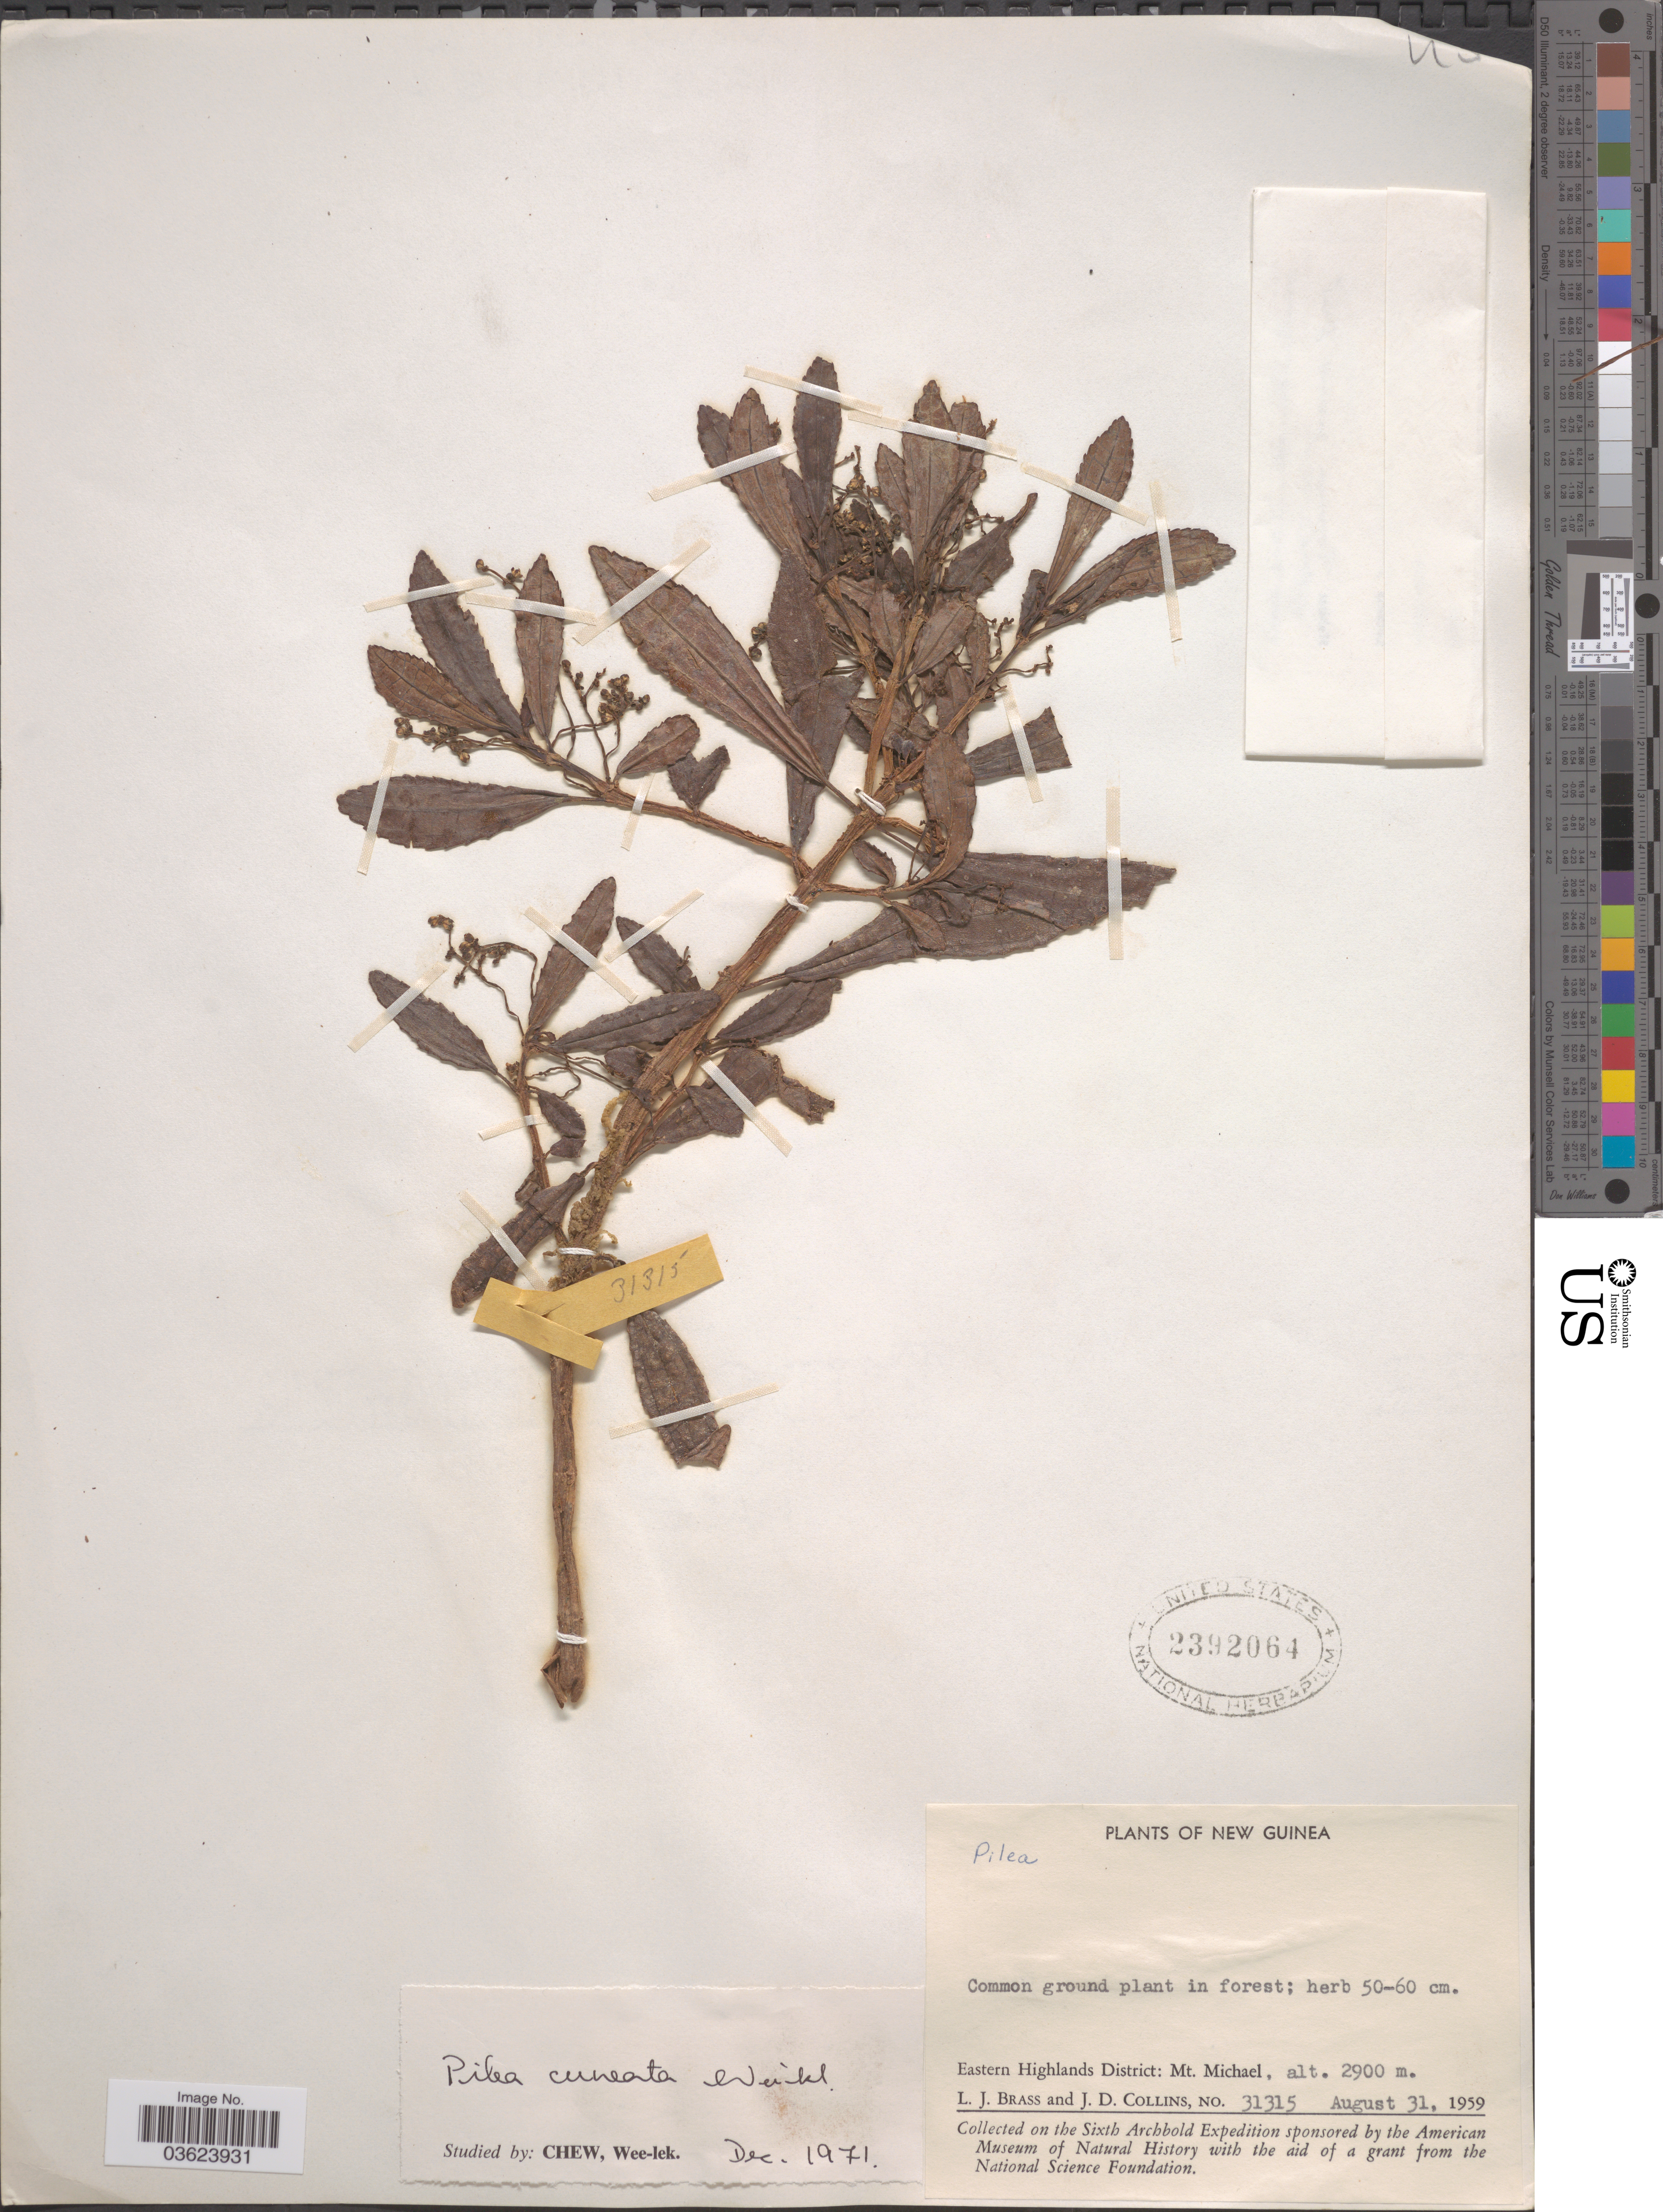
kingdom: Plantae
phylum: Tracheophyta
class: Magnoliopsida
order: Rosales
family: Urticaceae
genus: Pilea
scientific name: Pilea cuneata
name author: H.J.P. Winkl.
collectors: L. J. Brass & J. Collins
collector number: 31315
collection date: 1959-08-31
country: Papua New Guinea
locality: New Guinea. Eastern Highlands District: Mt. Michael.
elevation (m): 2900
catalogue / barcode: US 2392064